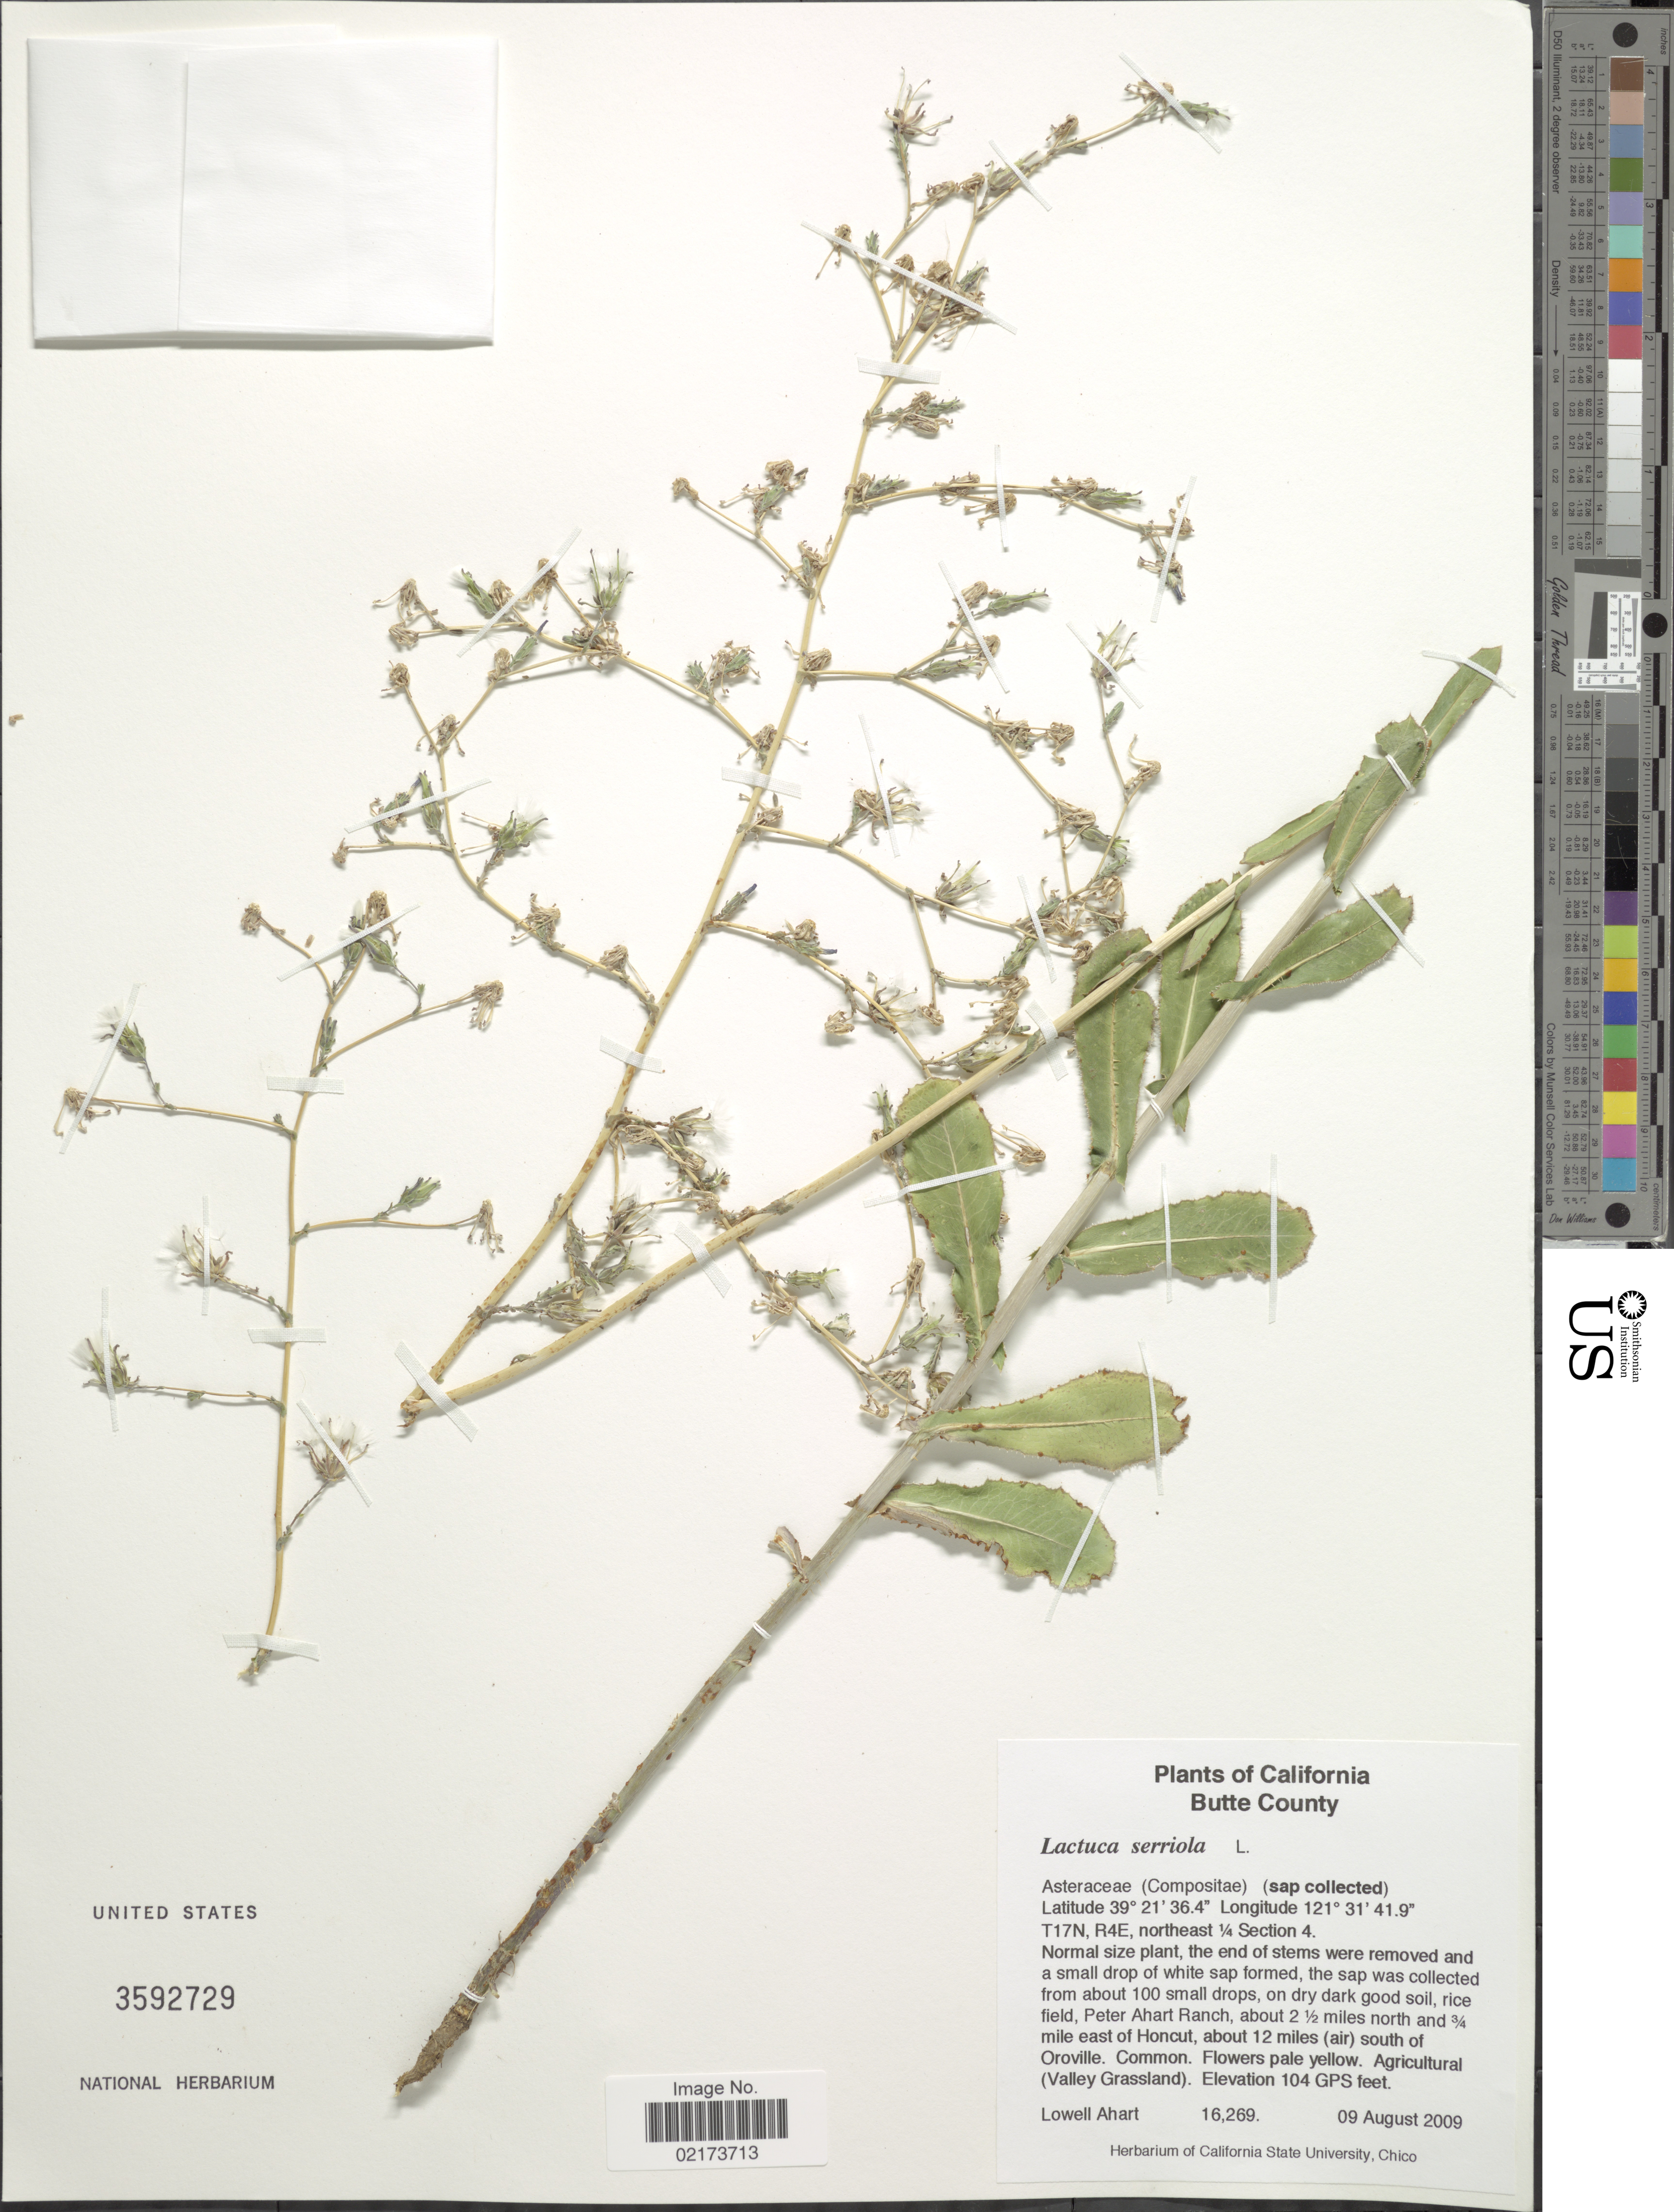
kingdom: Plantae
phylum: Tracheophyta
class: Magnoliopsida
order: Asterales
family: Asteraceae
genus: Lactuca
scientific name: Lactuca serriola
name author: L.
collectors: L. Ahart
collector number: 16269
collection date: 2009-08-09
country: United States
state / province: California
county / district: Butte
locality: Butte County, T17N, R4E, northeast 1/4 Section 4, Peter Ahart Ranch, about 2½ miles north and 3/4 mile east of Honcut, about 12 miles (air) south of Oroville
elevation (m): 32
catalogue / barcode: US 3592729